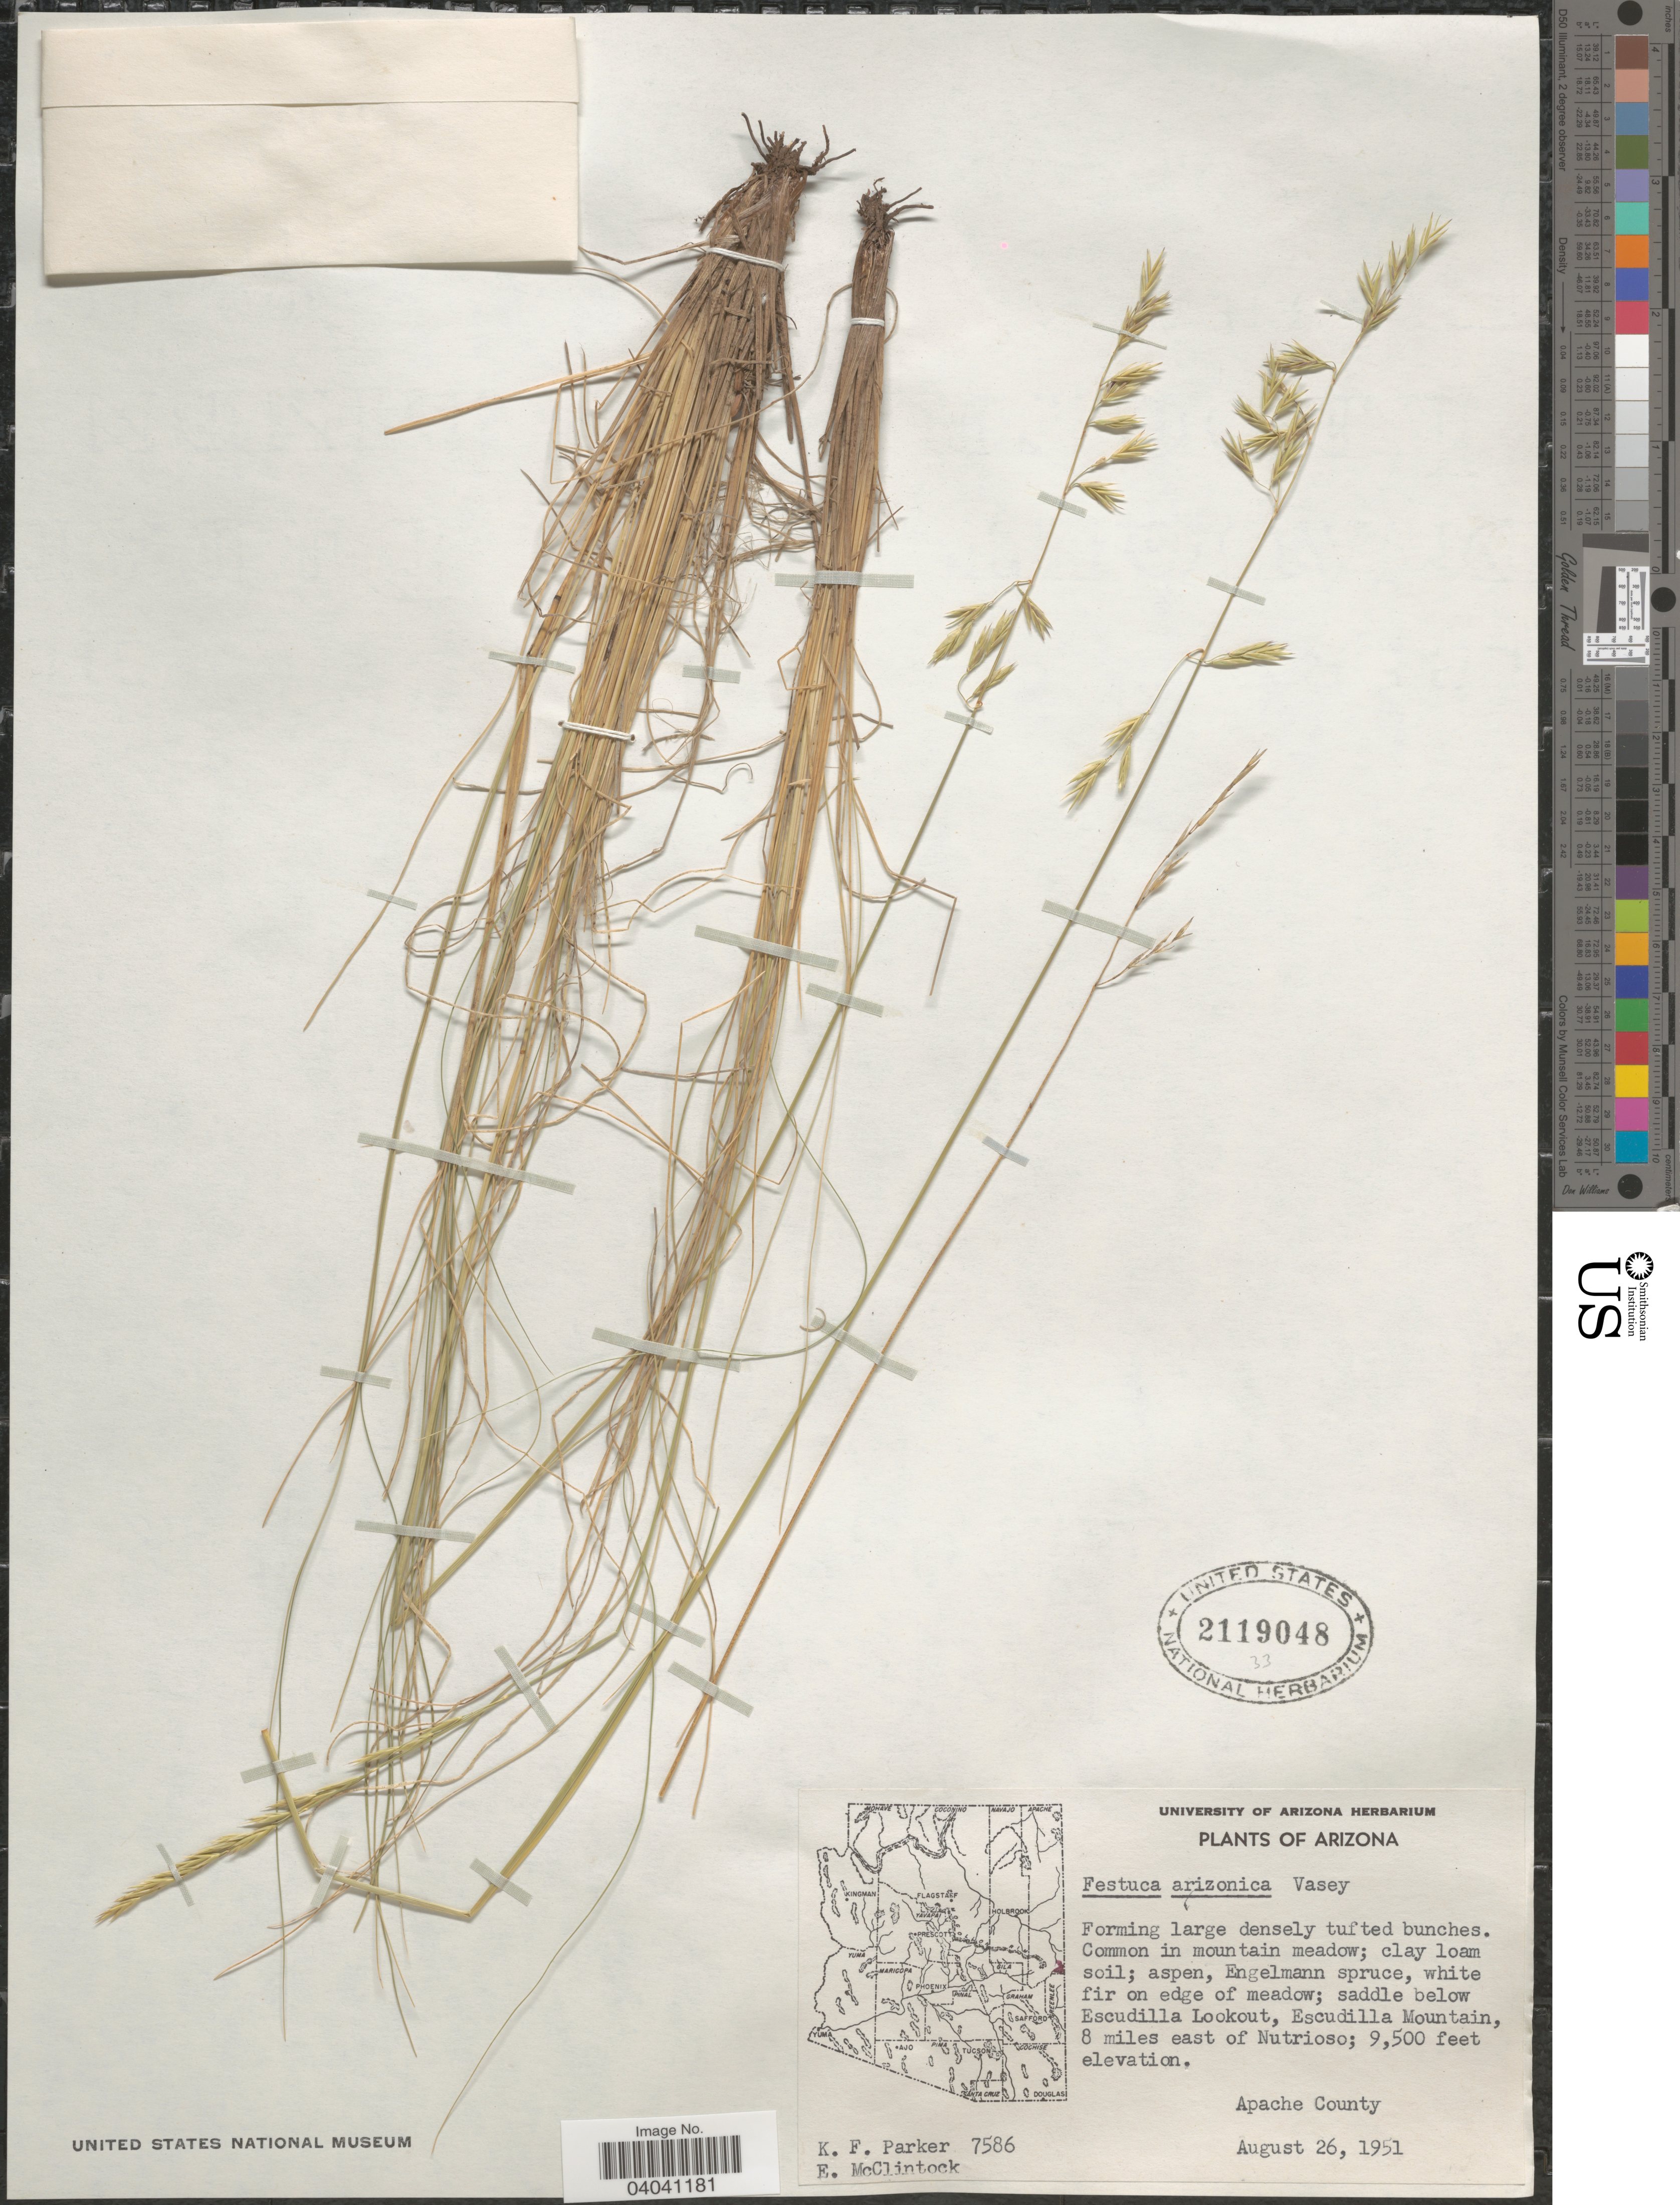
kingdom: Plantae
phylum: Tracheophyta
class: Liliopsida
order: Poales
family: Poaceae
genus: Festuca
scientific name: Festuca arizonica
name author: Vasey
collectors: K. F. Parker & E. McClintock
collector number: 7586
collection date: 1951-08-26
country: United States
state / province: Arizona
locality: Escudilla Lookout, Escudilla Mountain, 8 miles east of Nutrioso.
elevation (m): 2896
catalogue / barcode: US 2119048